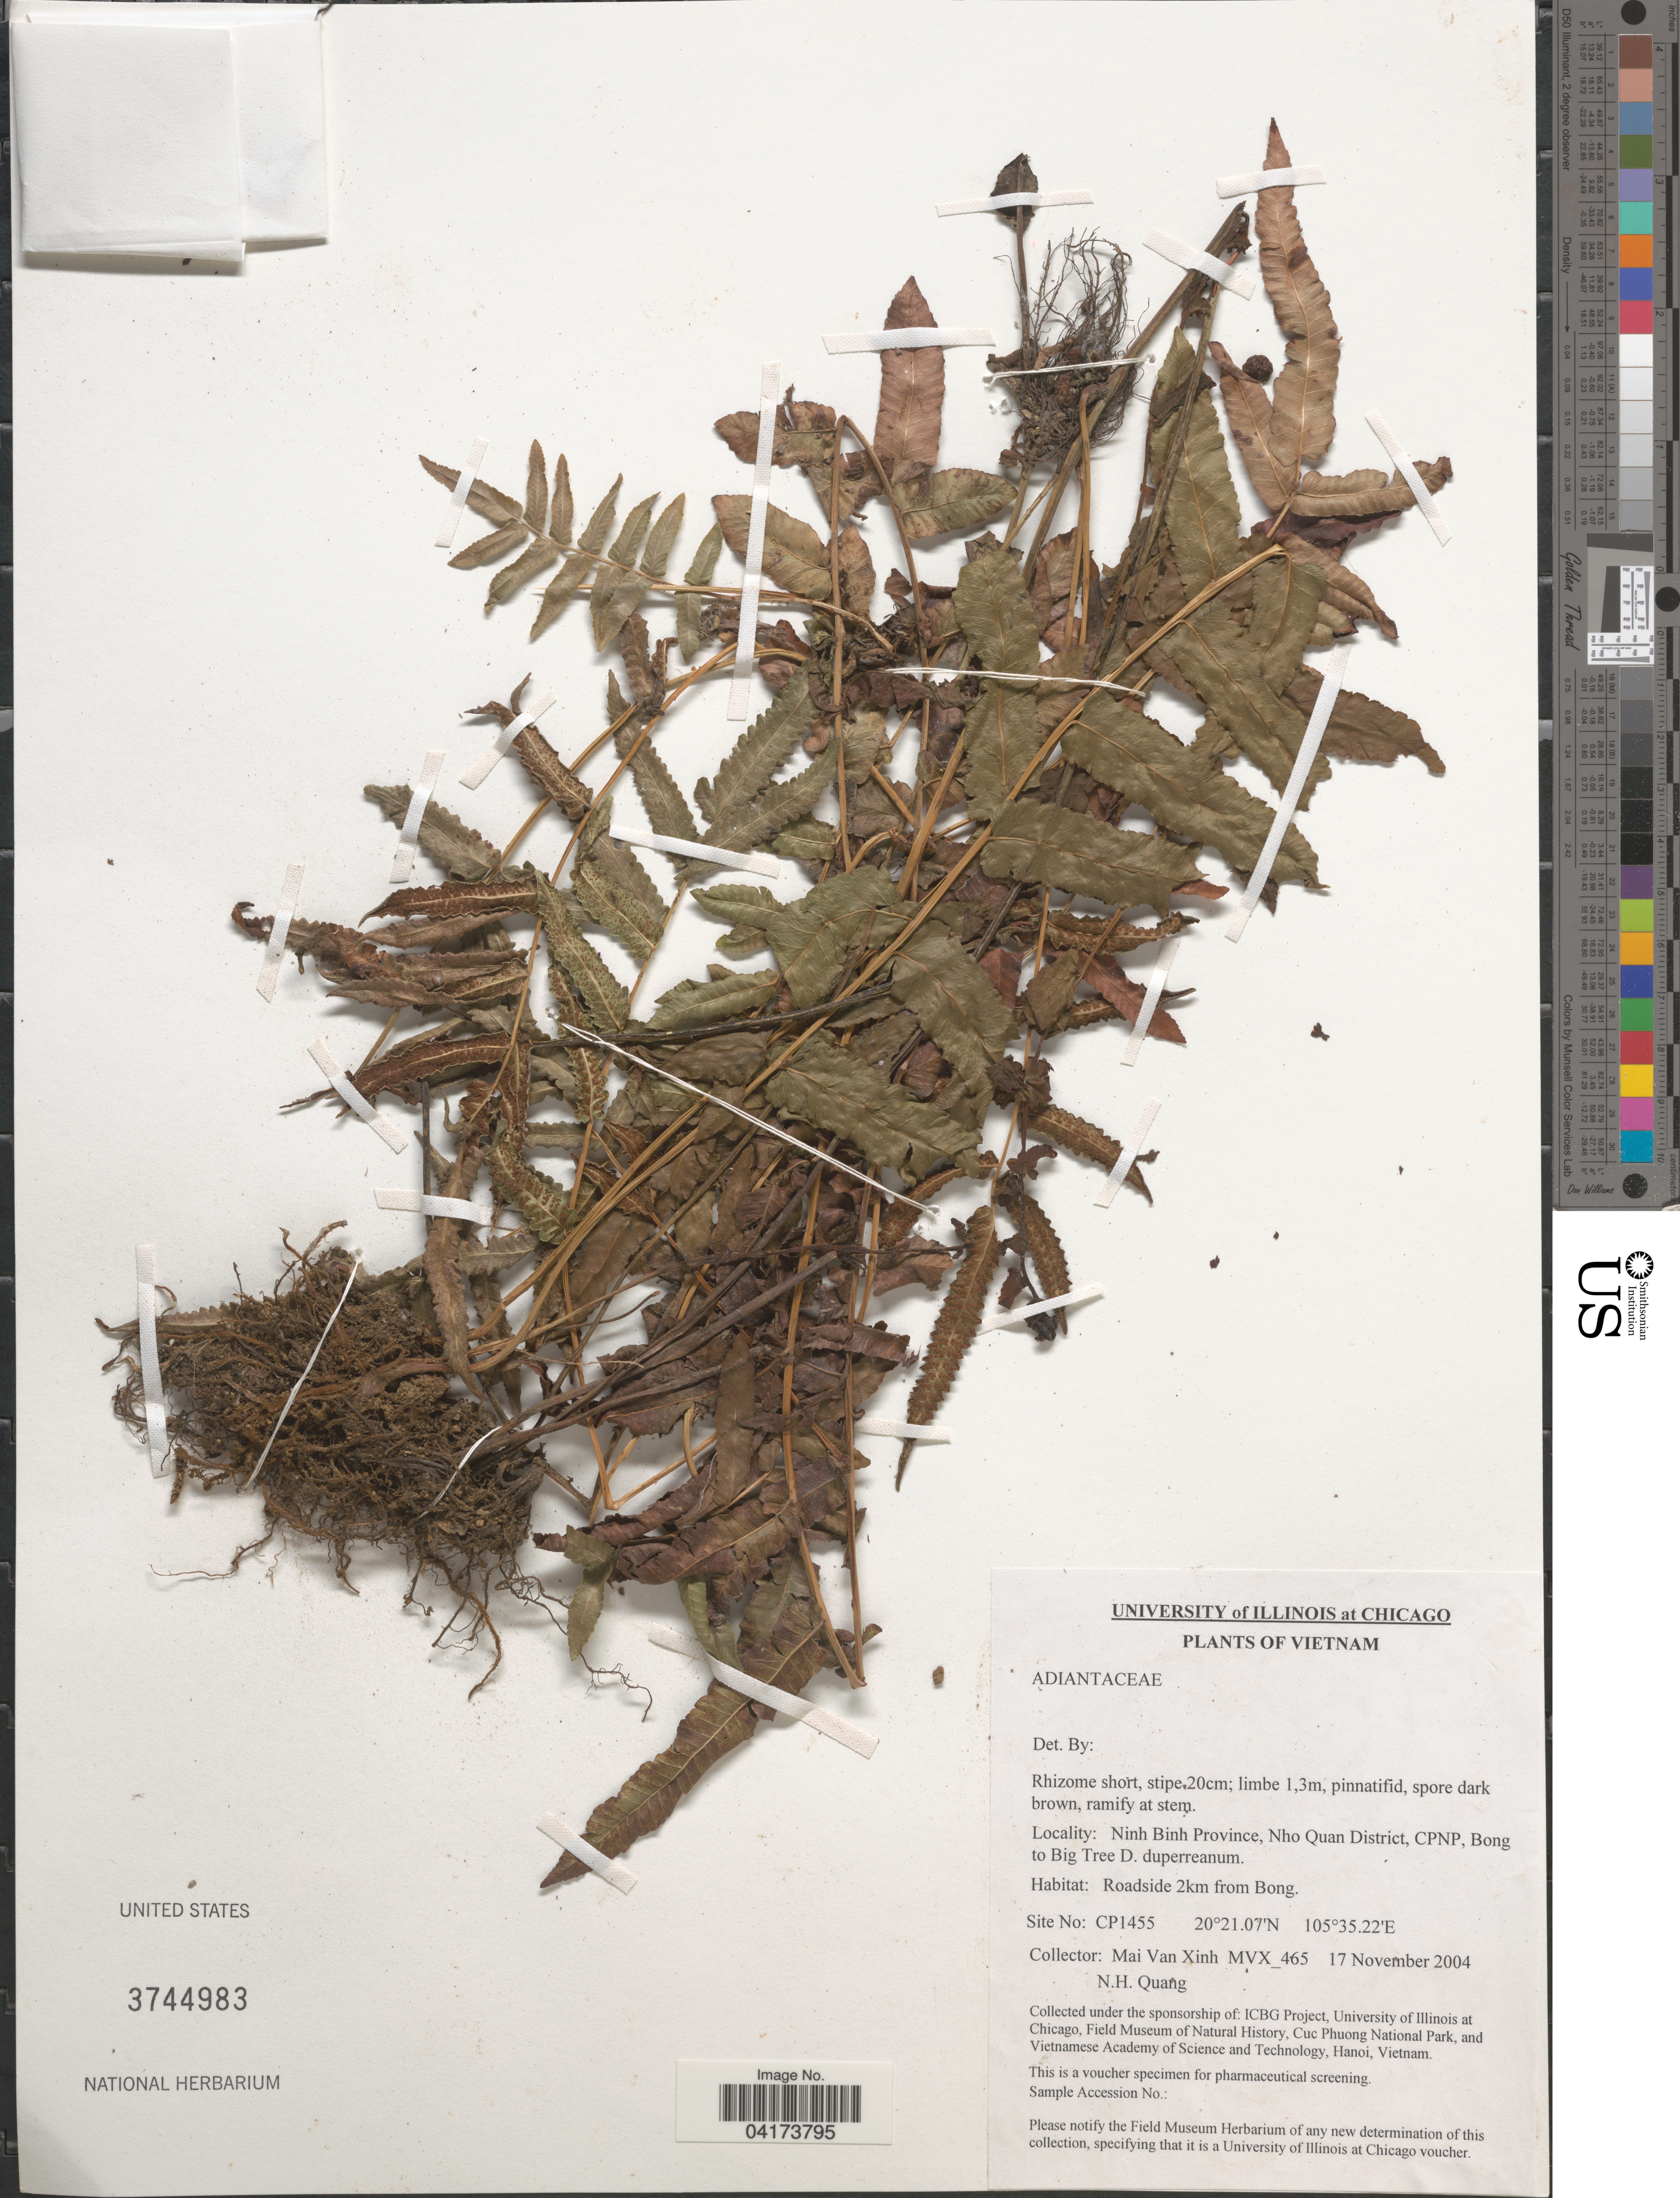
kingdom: Plantae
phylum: Tracheophyta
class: Polypodiopsida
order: Polypodiales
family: Pteridaceae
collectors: M. Xinh & N. Quang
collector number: NVX465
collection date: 2004-11-17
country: Vietnam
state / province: Ninh Binh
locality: Nho Quan District, CPNP, Bong to Big Tree D. duperreanum. Roadside 2km from Bong.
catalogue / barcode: US 3744983